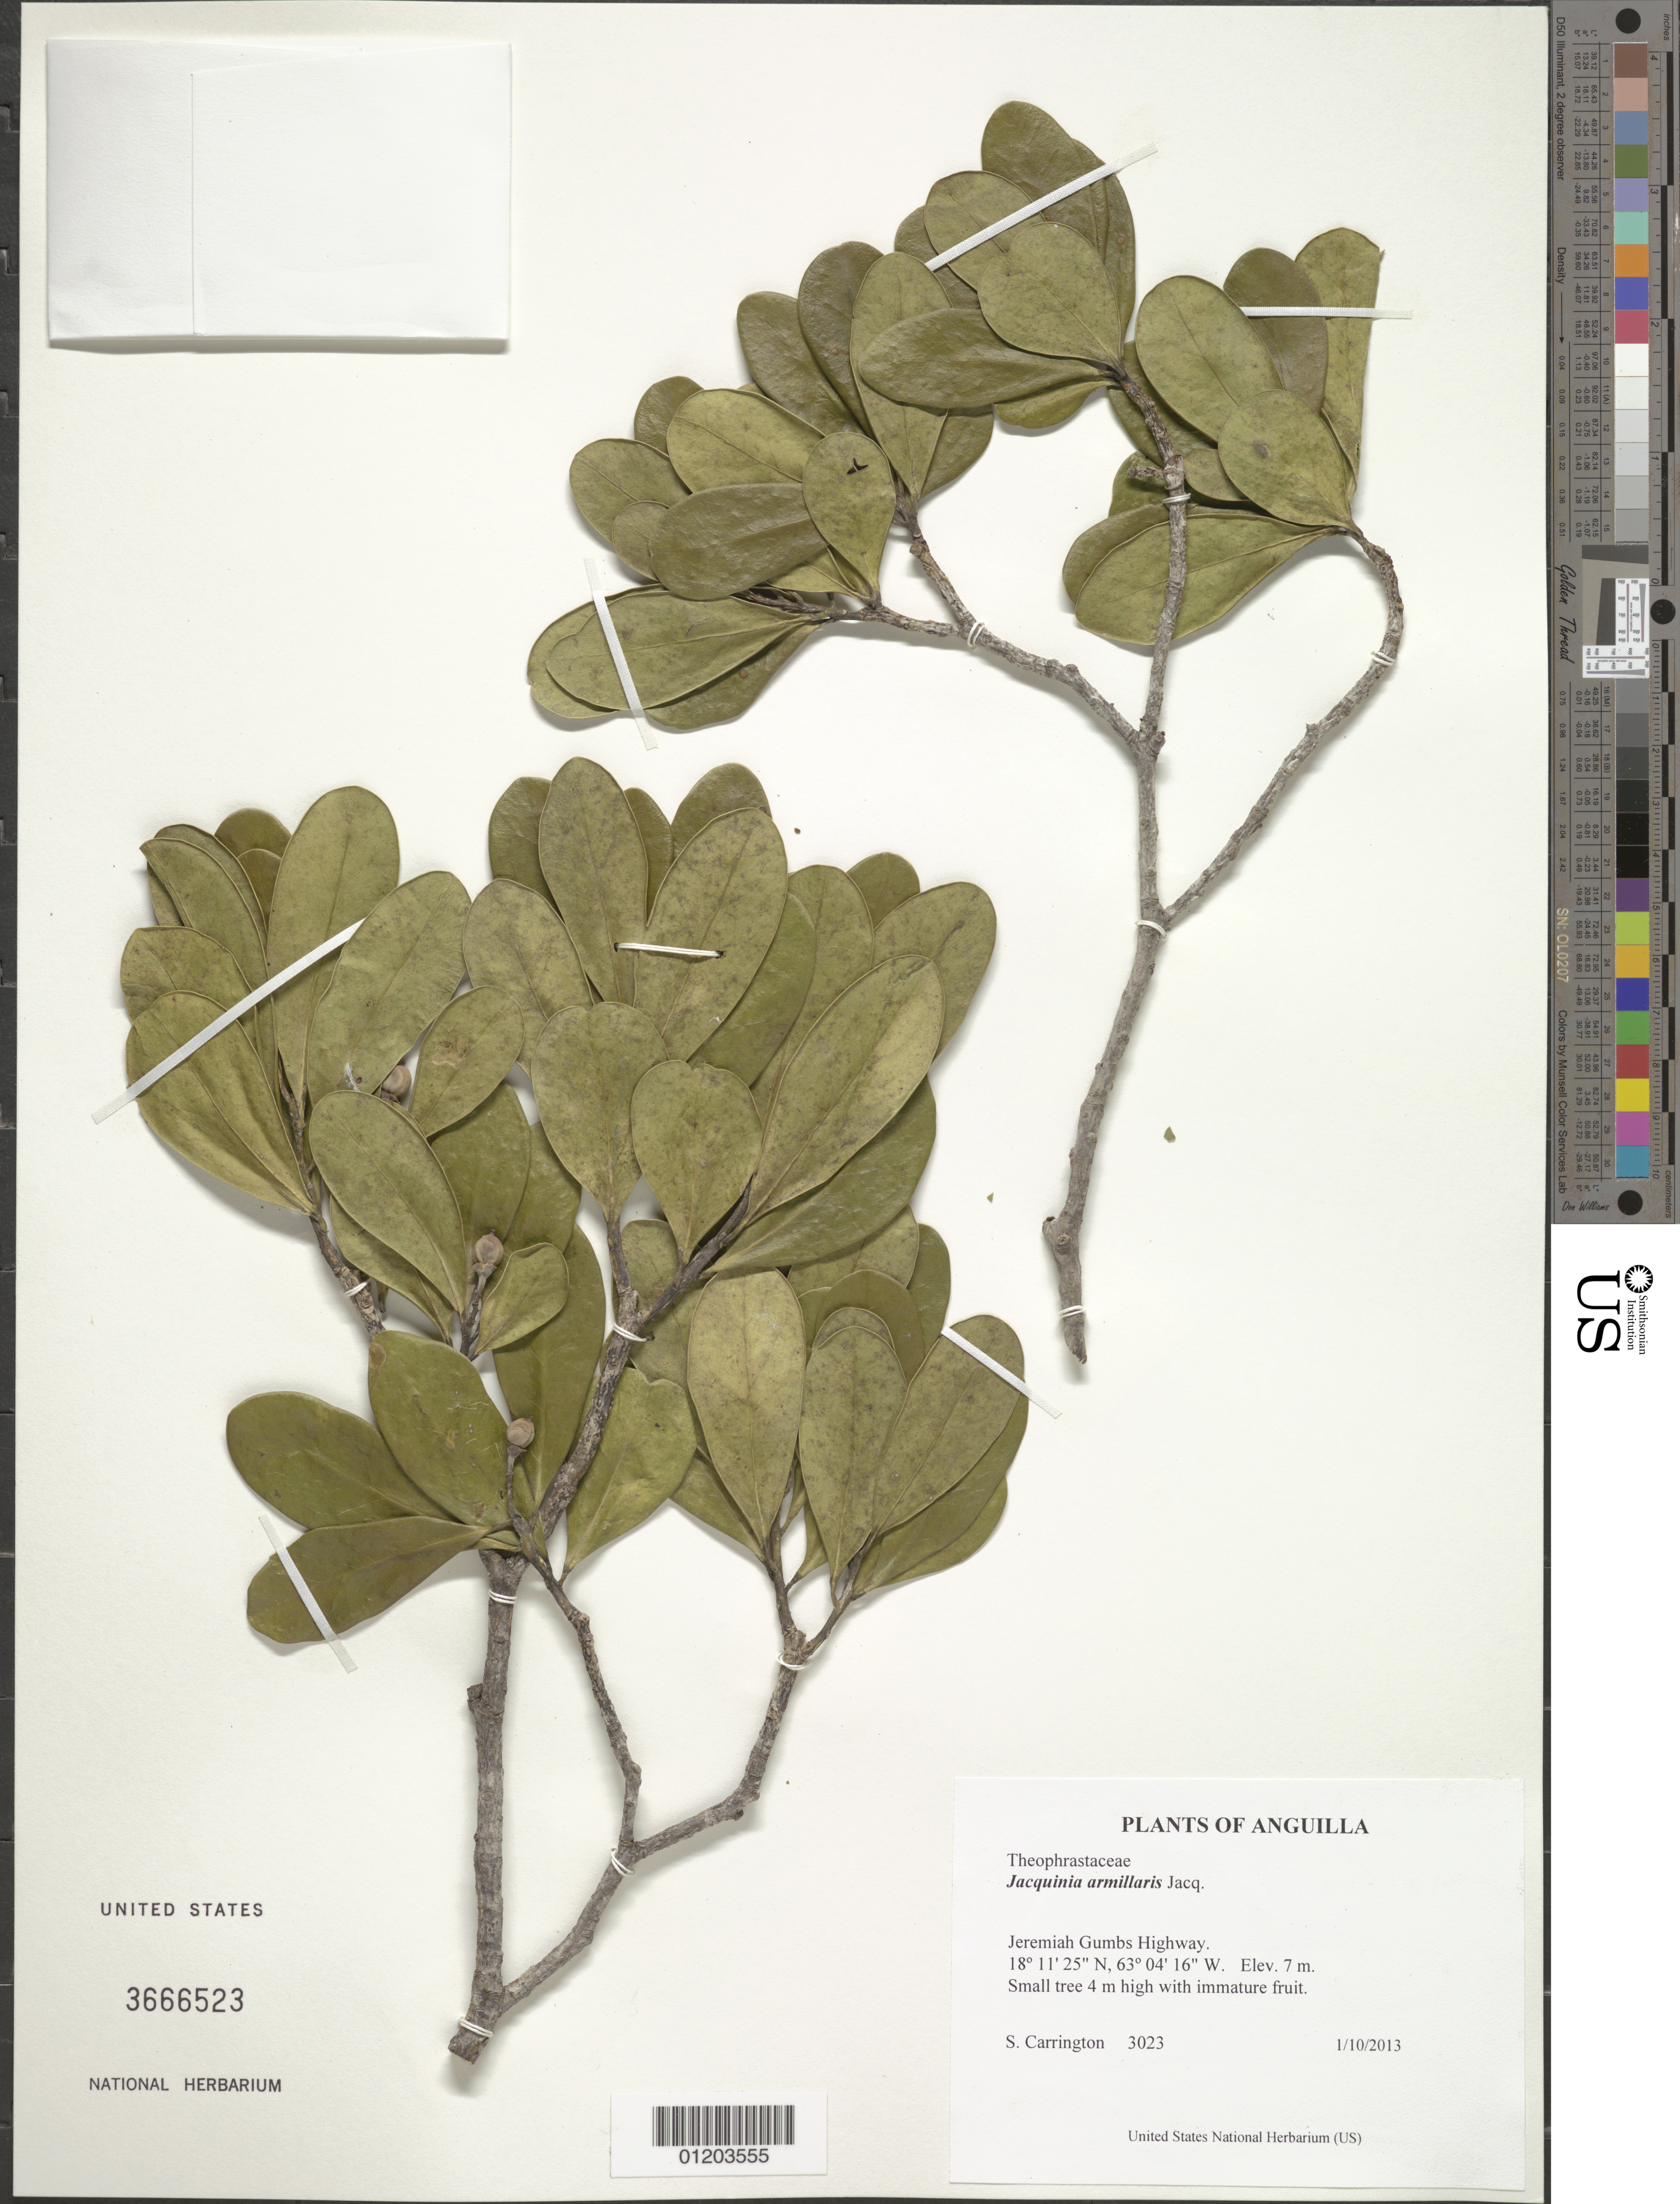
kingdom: Plantae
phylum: Tracheophyta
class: Magnoliopsida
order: Ericales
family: Primulaceae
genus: Jacquinia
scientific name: Jacquinia armillaris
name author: Jacq.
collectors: C. M. S. Carrington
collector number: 3023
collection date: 2013-01-10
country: Anguilla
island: Anguilla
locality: Jeremiah Gumbs Highway.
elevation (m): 7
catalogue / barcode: US 3666523